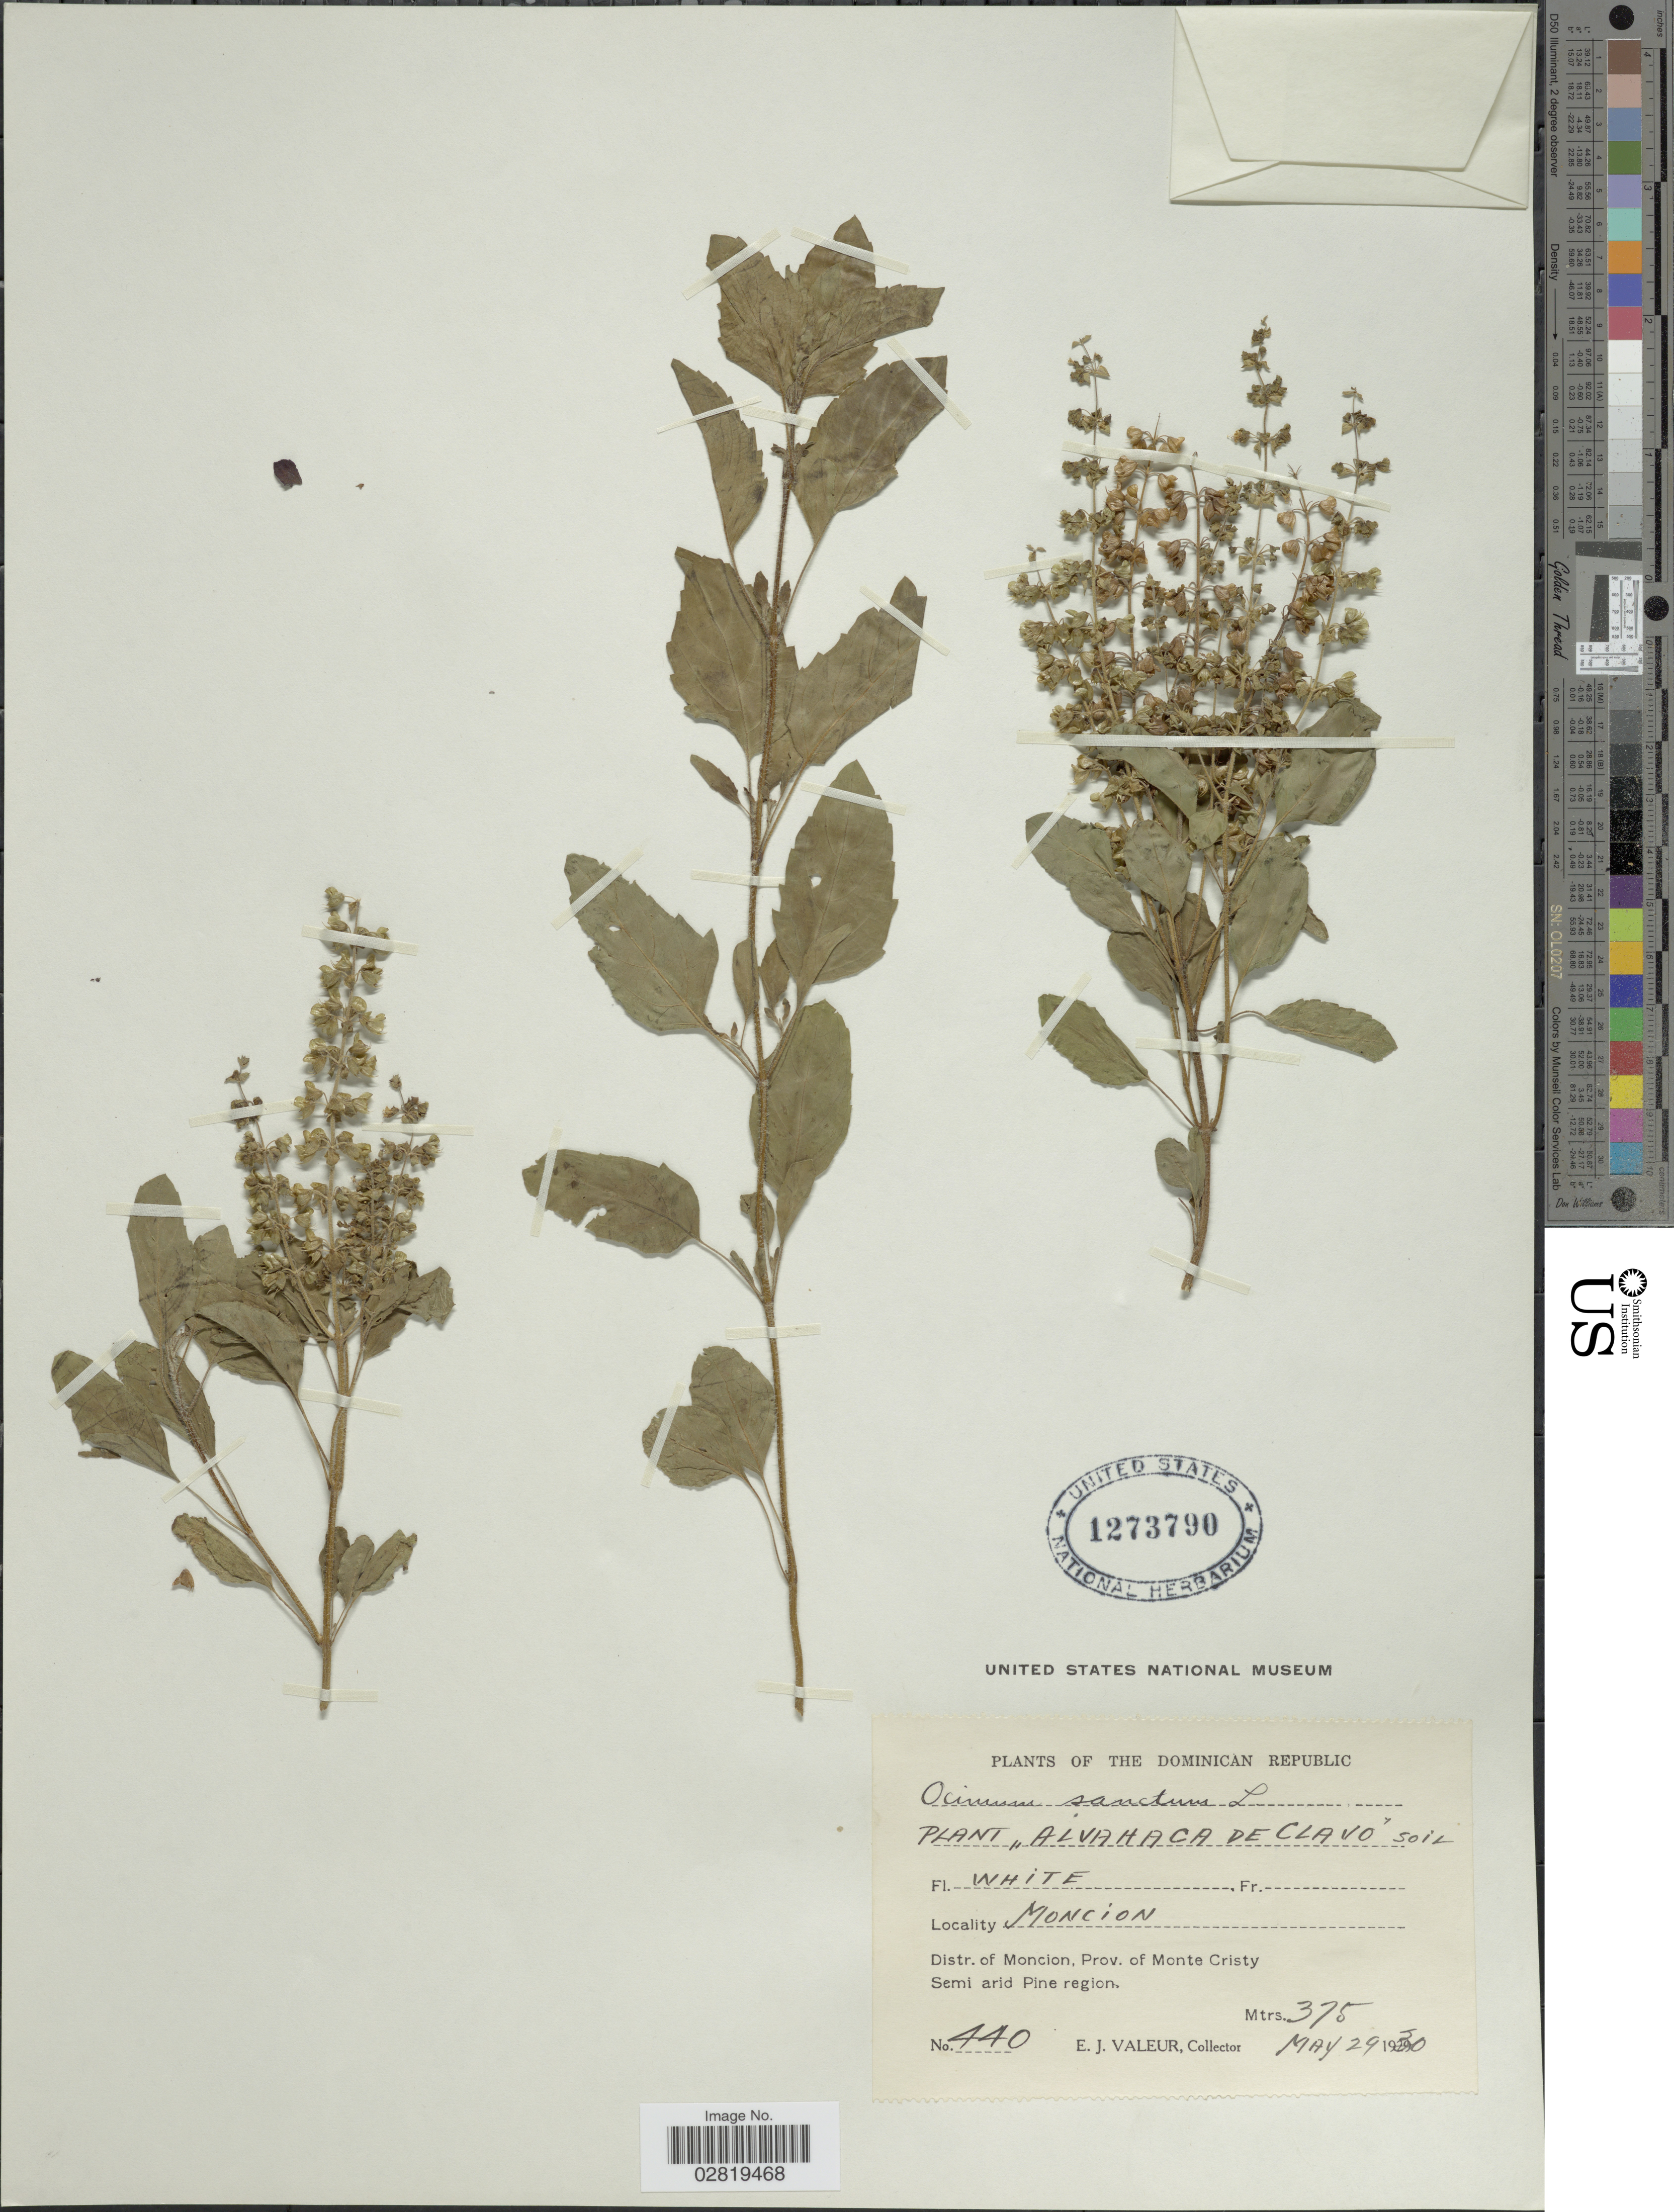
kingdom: Plantae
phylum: Tracheophyta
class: Magnoliopsida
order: Lamiales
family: Lamiaceae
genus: Ocimum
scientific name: Ocimum sanctum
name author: L.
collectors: E. Valeur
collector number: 440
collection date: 1930-05-29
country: Dominican Republic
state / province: Monte Cristi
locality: Moncion, Distr. of Moncion, Prov. of Monte Cristy. Semi arid Pine region.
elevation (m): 375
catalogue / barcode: US 1273790